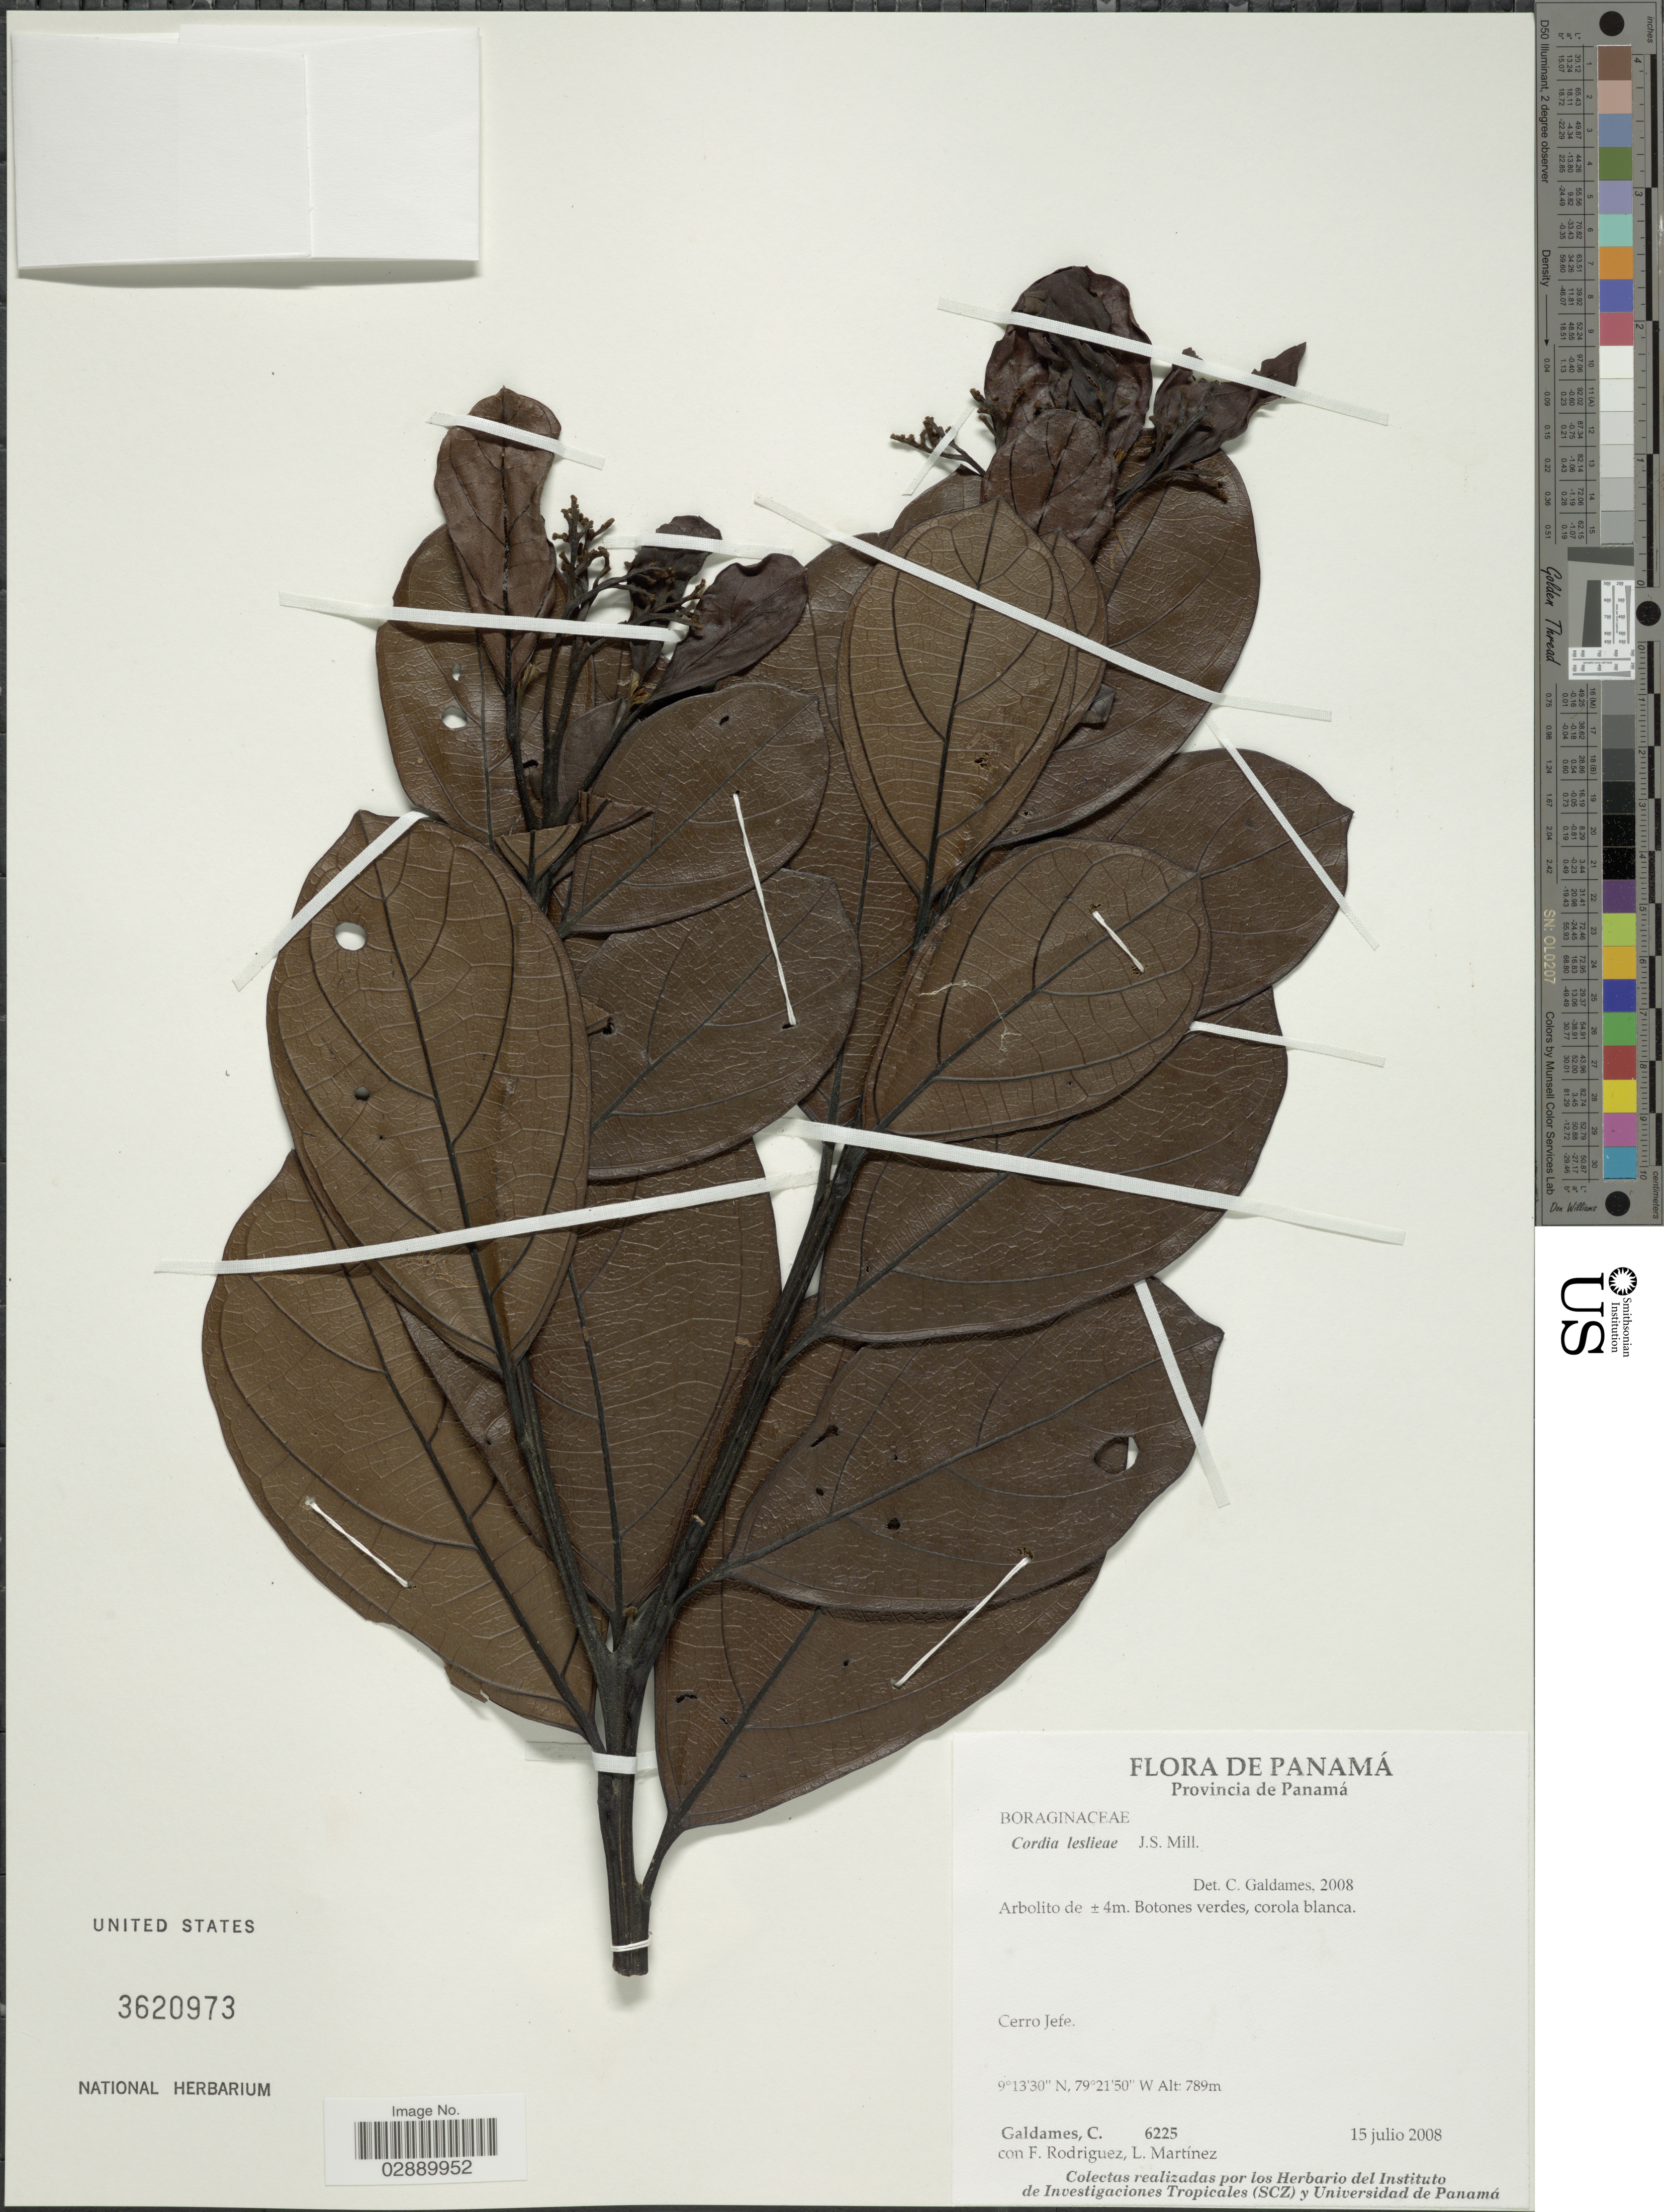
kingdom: Plantae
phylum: Tracheophyta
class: Magnoliopsida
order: Boraginales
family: Cordiaceae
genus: Cordia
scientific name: Cordia leslieae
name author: J.S. Mill.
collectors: C. Galdames, F. Rodriguez & L. Martínez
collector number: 6225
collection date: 2008-07-15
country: Panama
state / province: Panamá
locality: Provincia de Panama. Cerro Jefe.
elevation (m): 789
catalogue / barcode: US 3620973